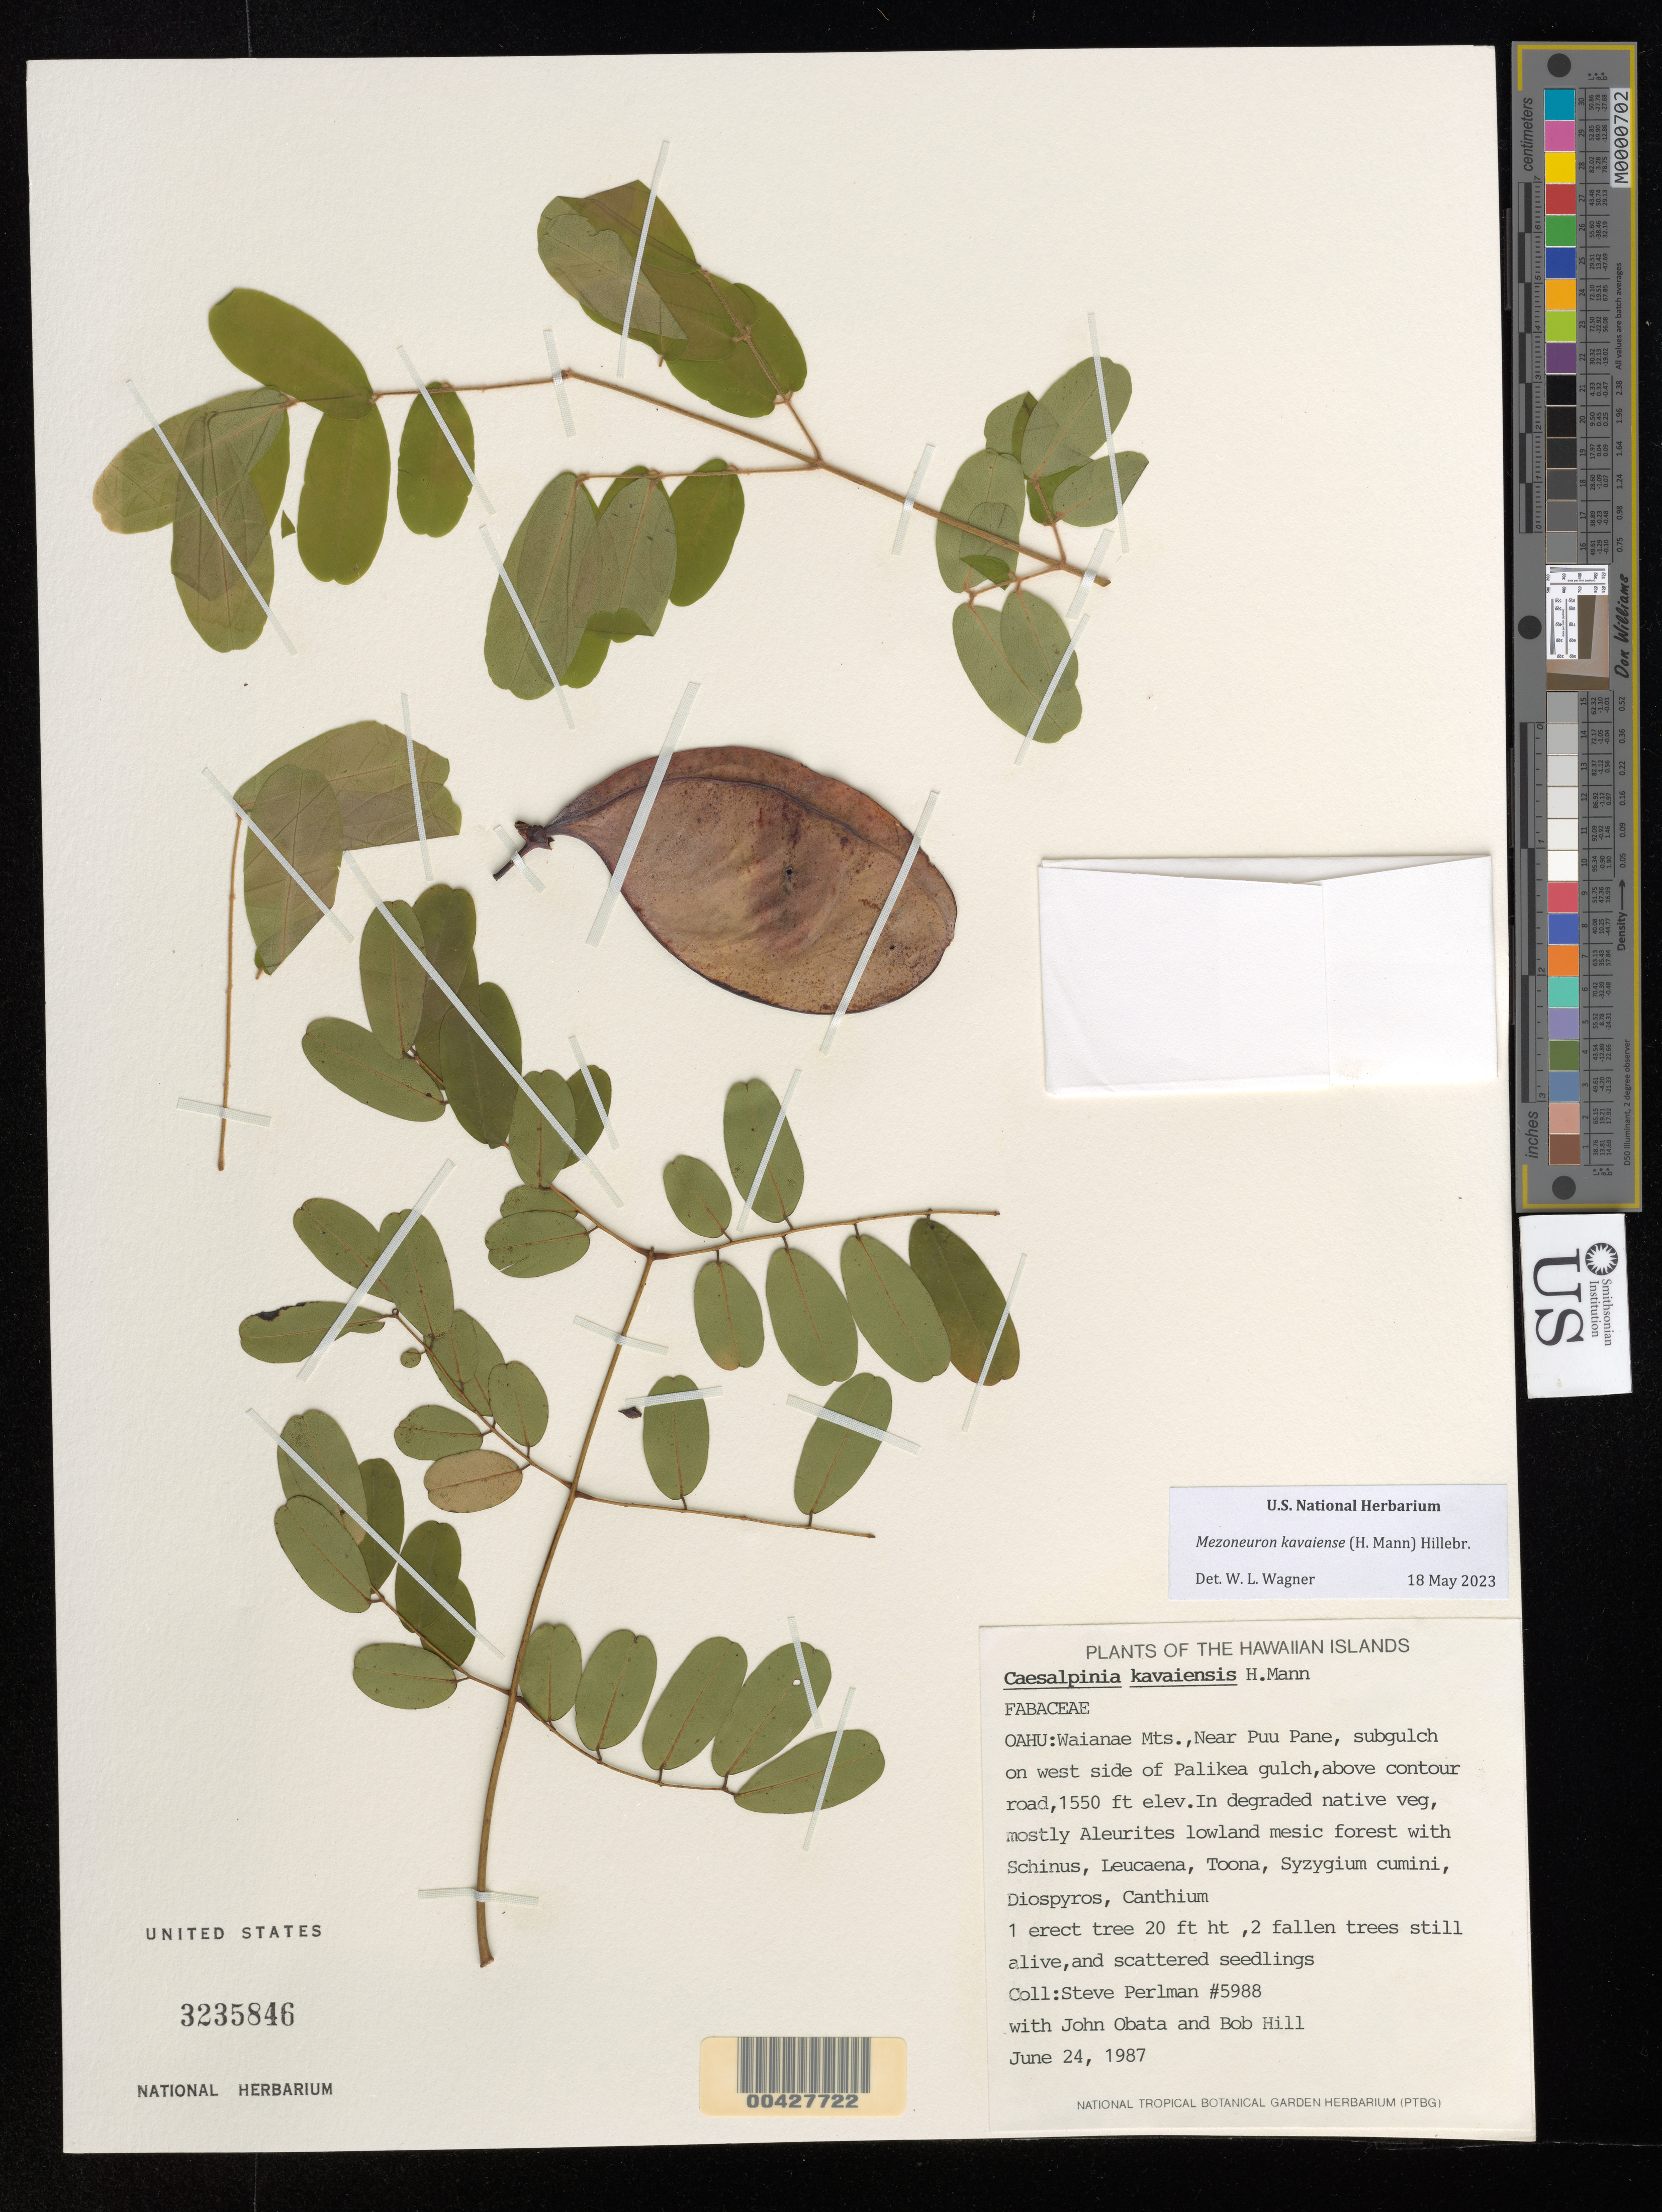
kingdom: Plantae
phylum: Tracheophyta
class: Magnoliopsida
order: Fabales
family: Fabaceae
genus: Mezoneuron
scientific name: Mezoneuron kavaiense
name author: (H. Mann) Hillebr.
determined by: Wagner, W. L., (BOT), Smithsonian Institution - National Museum of Natural History (UNITED STATES)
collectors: S. P. Perlman, J. Obata & B. Hill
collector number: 5988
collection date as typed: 24 Jun 1987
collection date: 1987-06-24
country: United States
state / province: Hawaii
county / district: Honolulu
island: Oahu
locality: Waianae mts., near puu pan, w side of palikea gulch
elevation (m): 472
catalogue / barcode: US 3235846